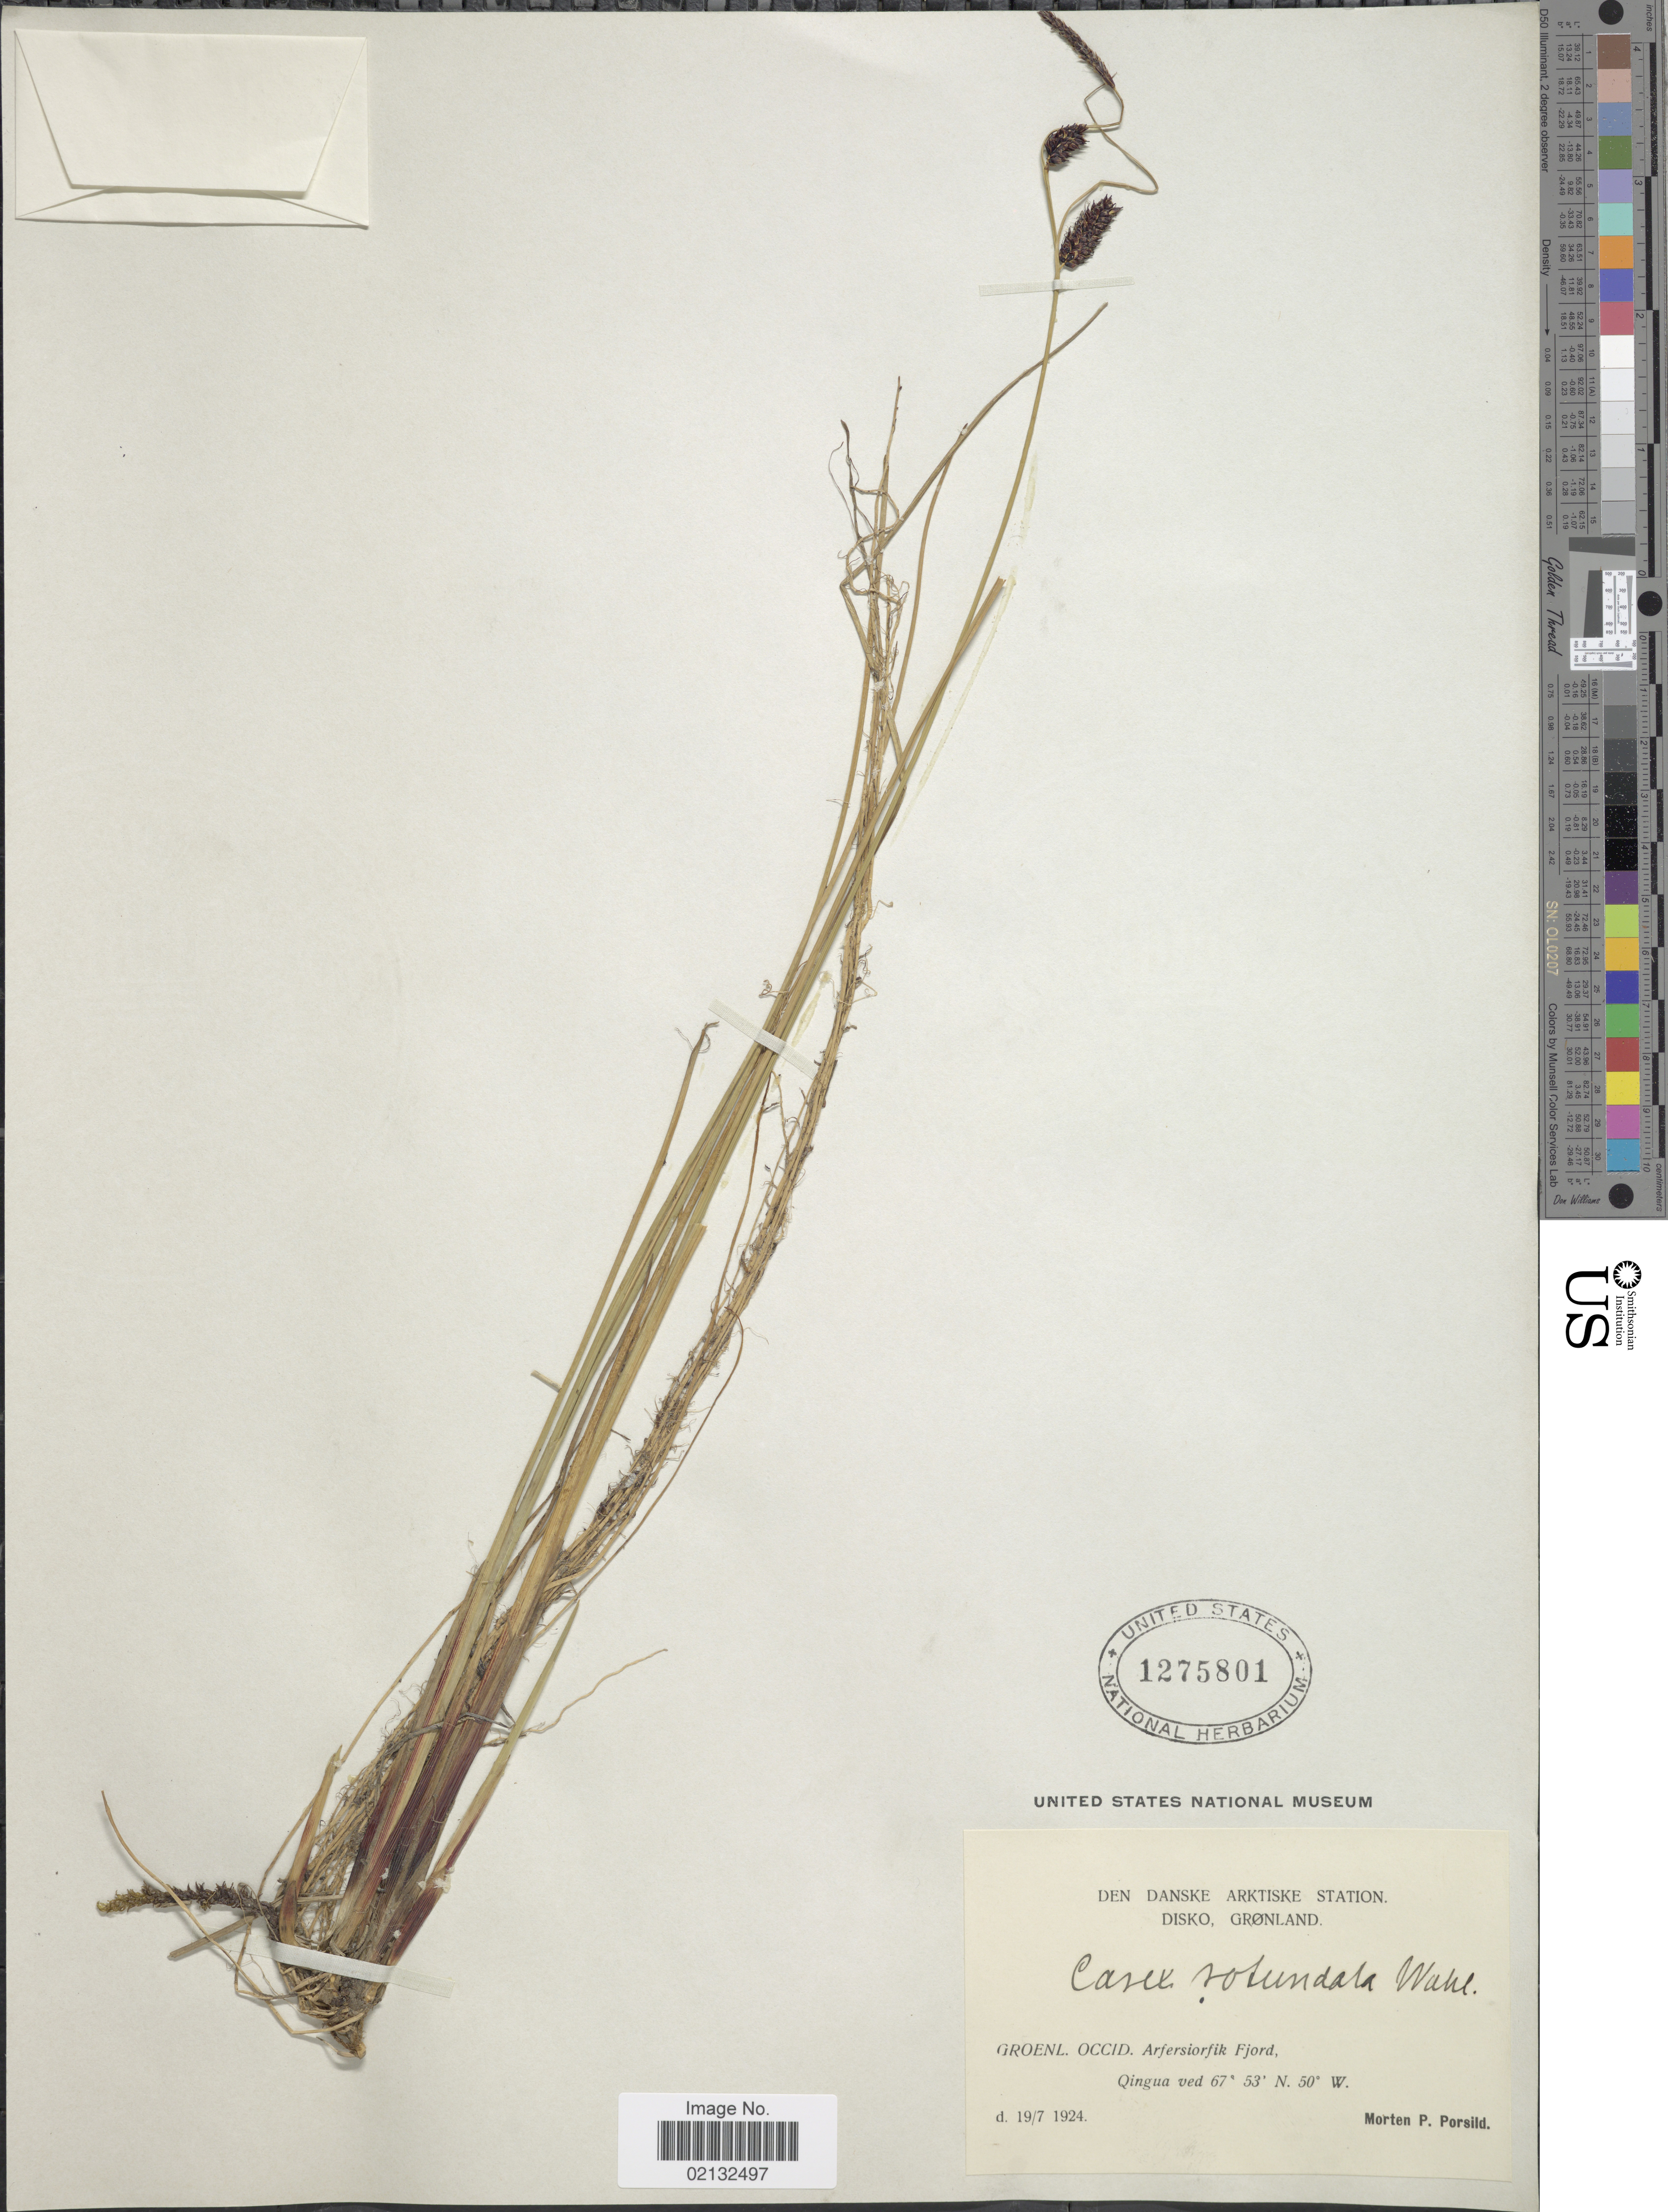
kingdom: Plantae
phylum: Tracheophyta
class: Liliopsida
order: Poales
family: Cyperaceae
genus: Carex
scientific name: Carex rotundata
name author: Wahlenb.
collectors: M. P. Porsild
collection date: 1934-07-19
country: Greenland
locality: Disko Gronland. Groenl. Occid. Arfersiorfik Fjord, Qingua ved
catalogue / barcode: US 1275801